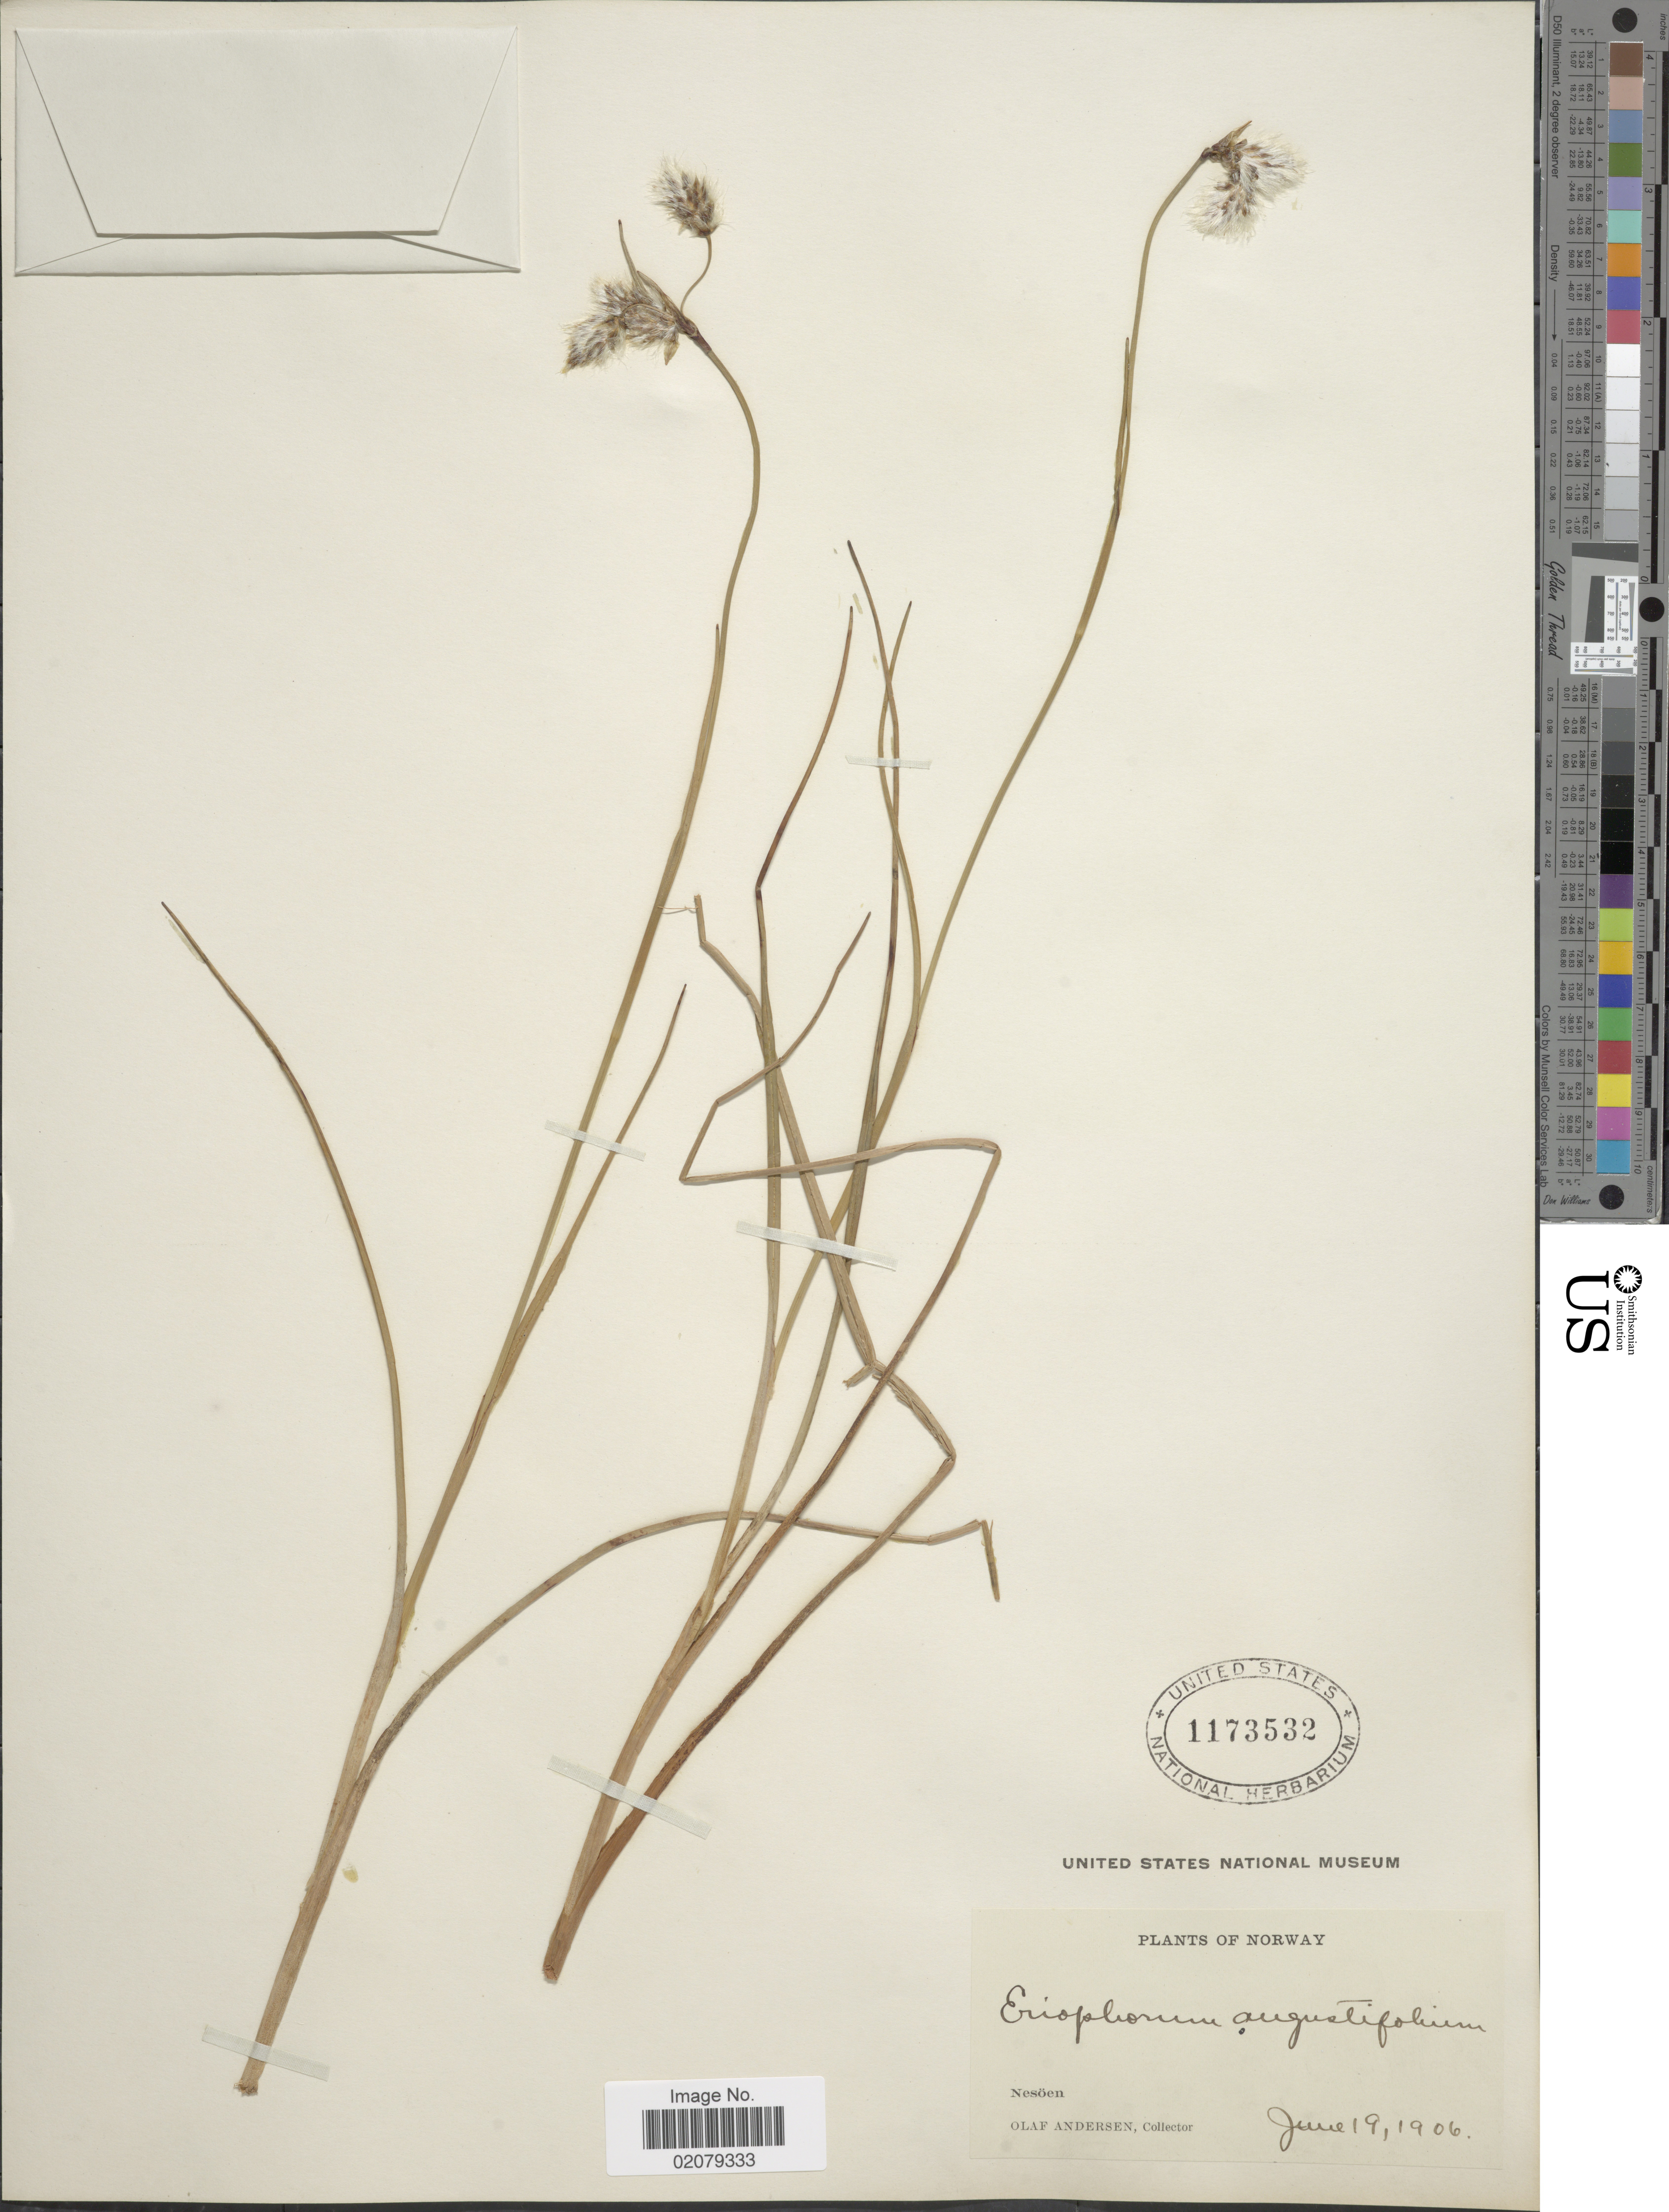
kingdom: Plantae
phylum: Tracheophyta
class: Liliopsida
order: Poales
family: Cyperaceae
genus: Eriophorum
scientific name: Eriophorum angustifolium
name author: Honck.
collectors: O. Andersen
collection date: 1906-06-19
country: Norway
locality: Nesoen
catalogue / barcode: US 1173532